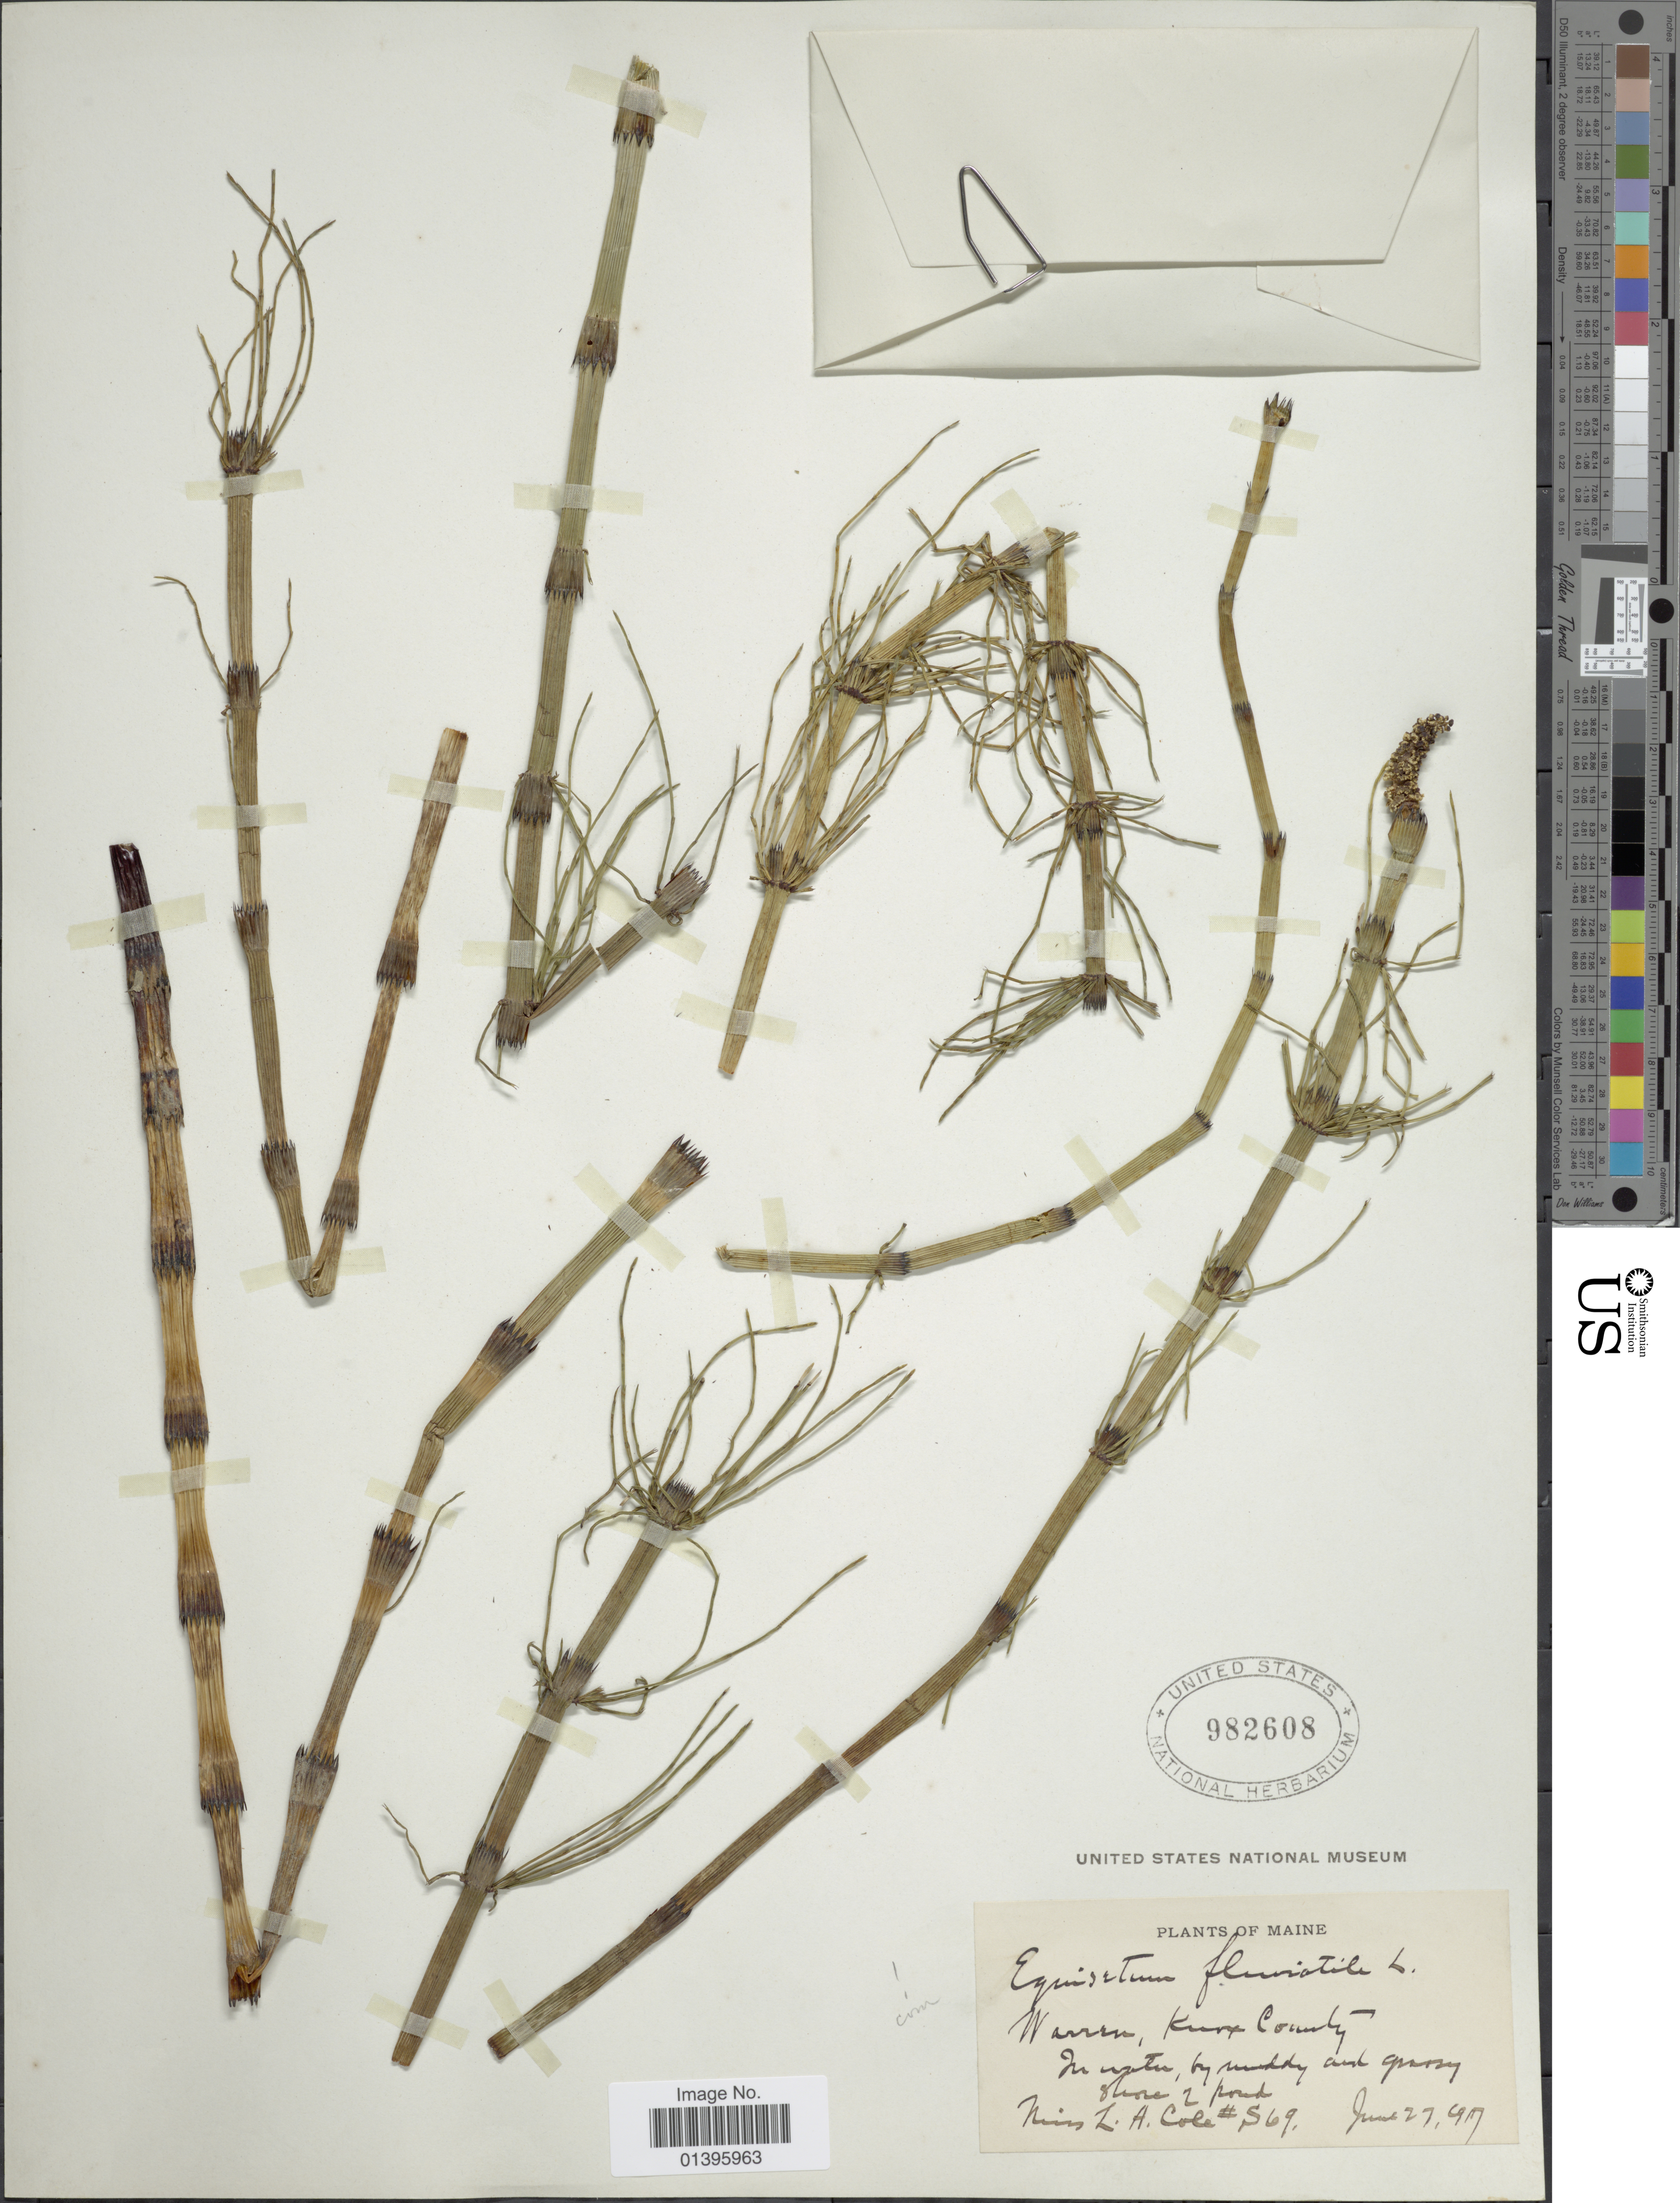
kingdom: Plantae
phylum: Tracheophyta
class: Polypodiopsida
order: Equisetales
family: Equisetaceae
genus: Equisetum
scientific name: Equisetum fluviatile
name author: L.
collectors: L. A. Cole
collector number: S69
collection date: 1917-06-27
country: United States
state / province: Maine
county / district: Knox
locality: Warren.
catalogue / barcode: US 982608